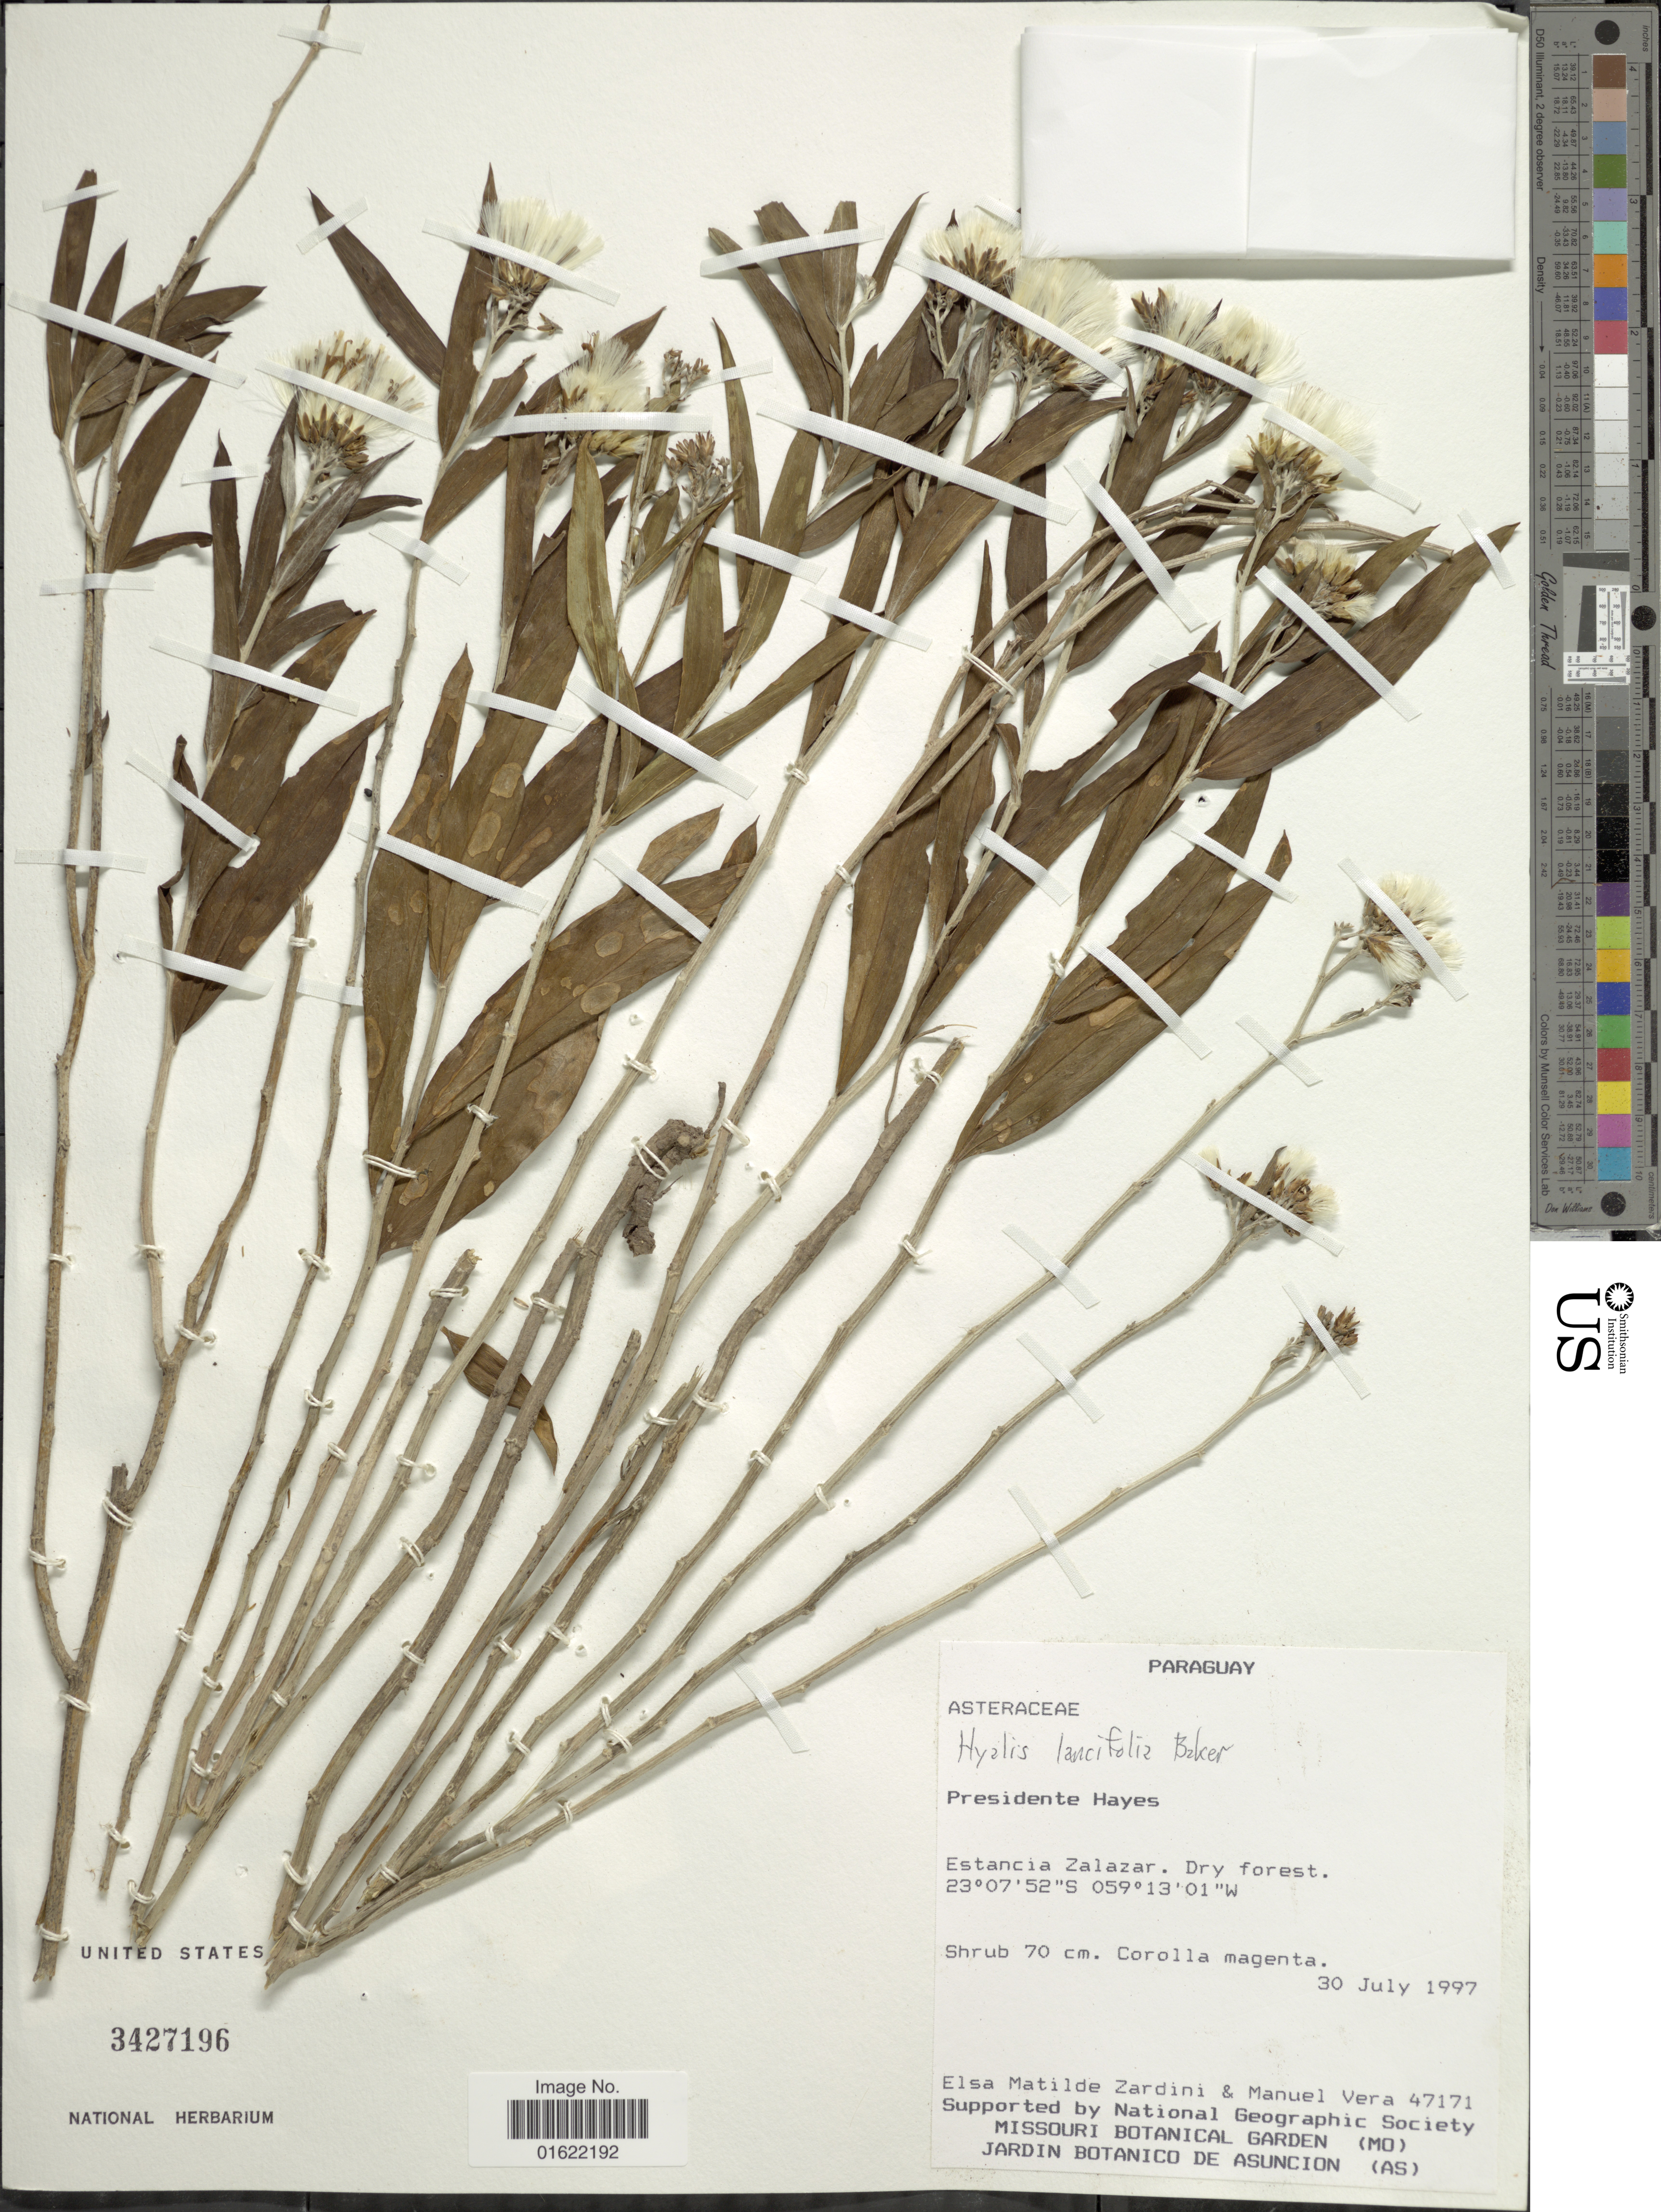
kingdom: Plantae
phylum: Tracheophyta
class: Magnoliopsida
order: Asterales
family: Asteraceae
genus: Hyalis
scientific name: Hyalis lancifolia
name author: Baker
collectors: E. M. Zardini & M. Vera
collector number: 47171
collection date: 1997-07-30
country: Paraguay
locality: Estancia Zalacar. Corolla magenta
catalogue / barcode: US 3427196